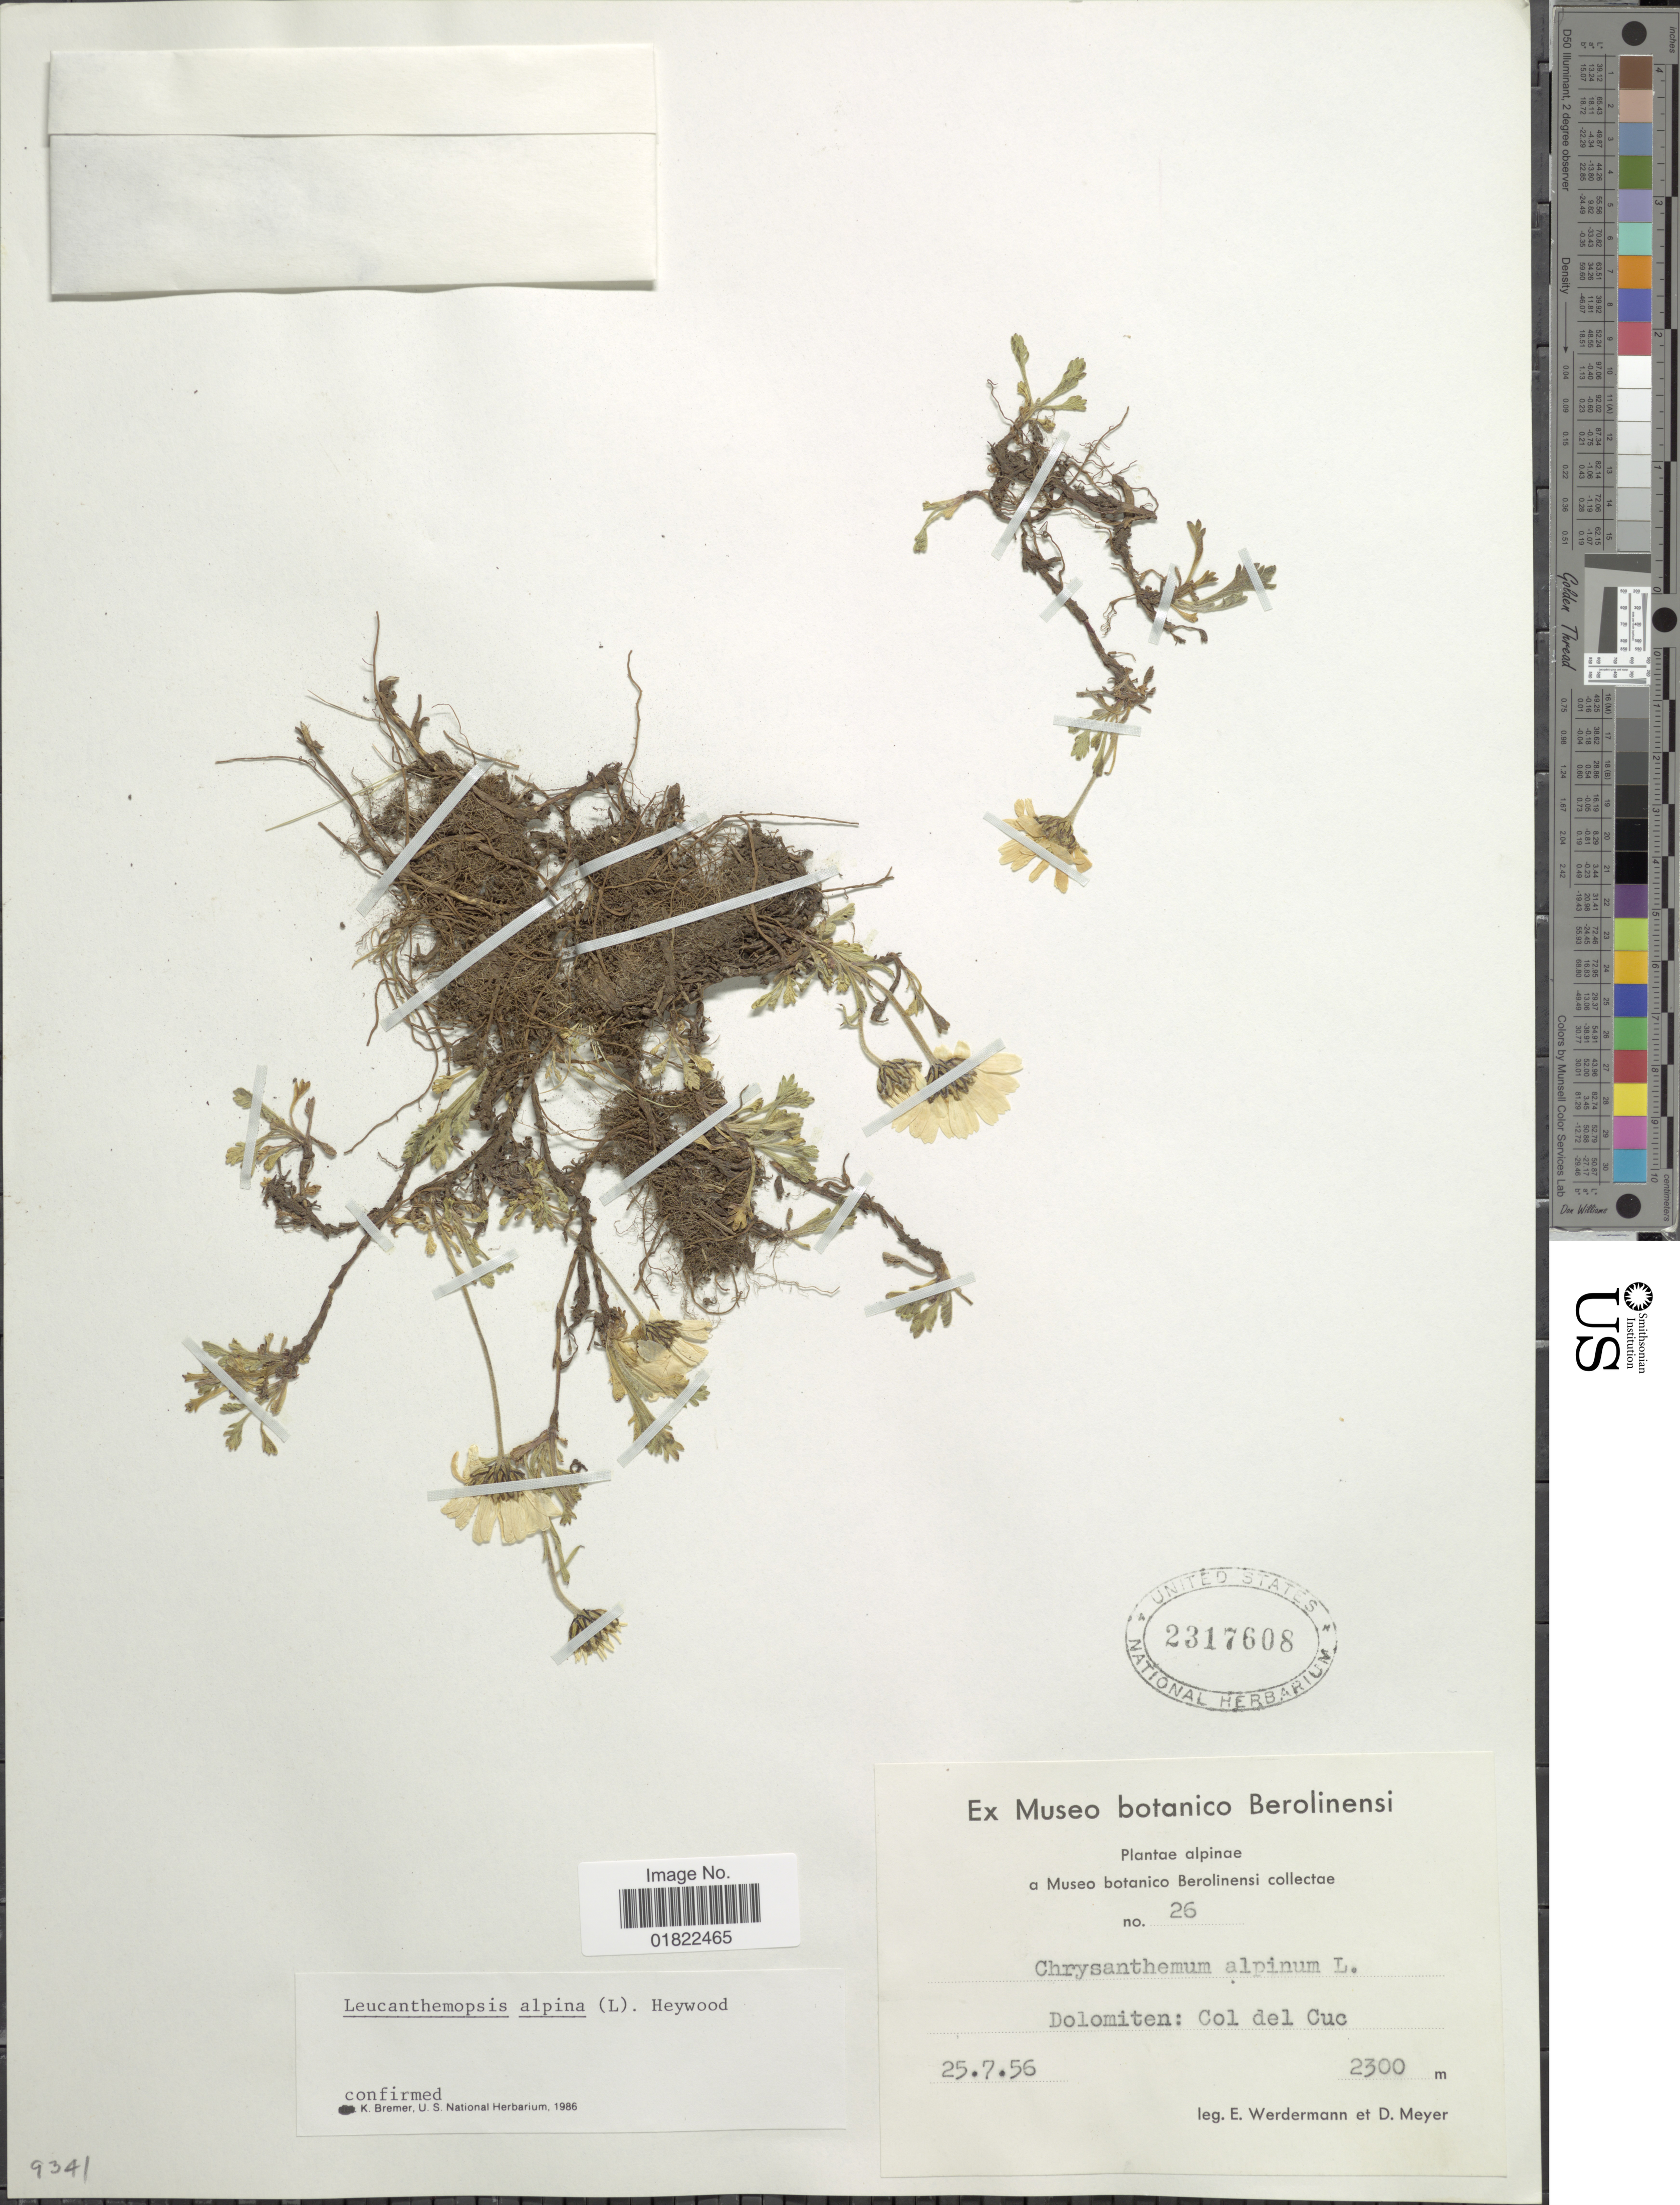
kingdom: Plantae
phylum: Tracheophyta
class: Magnoliopsida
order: Asterales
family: Asteraceae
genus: Leucanthemopsis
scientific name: Leucanthemopsis alpina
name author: (L.) Heywood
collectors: E. Werdermann & D. Meyer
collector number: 26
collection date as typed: Transcribed d/m/y: 25/7/56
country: Italy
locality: Dolomiten: Col del Cuc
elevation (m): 2300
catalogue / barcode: US 2317608